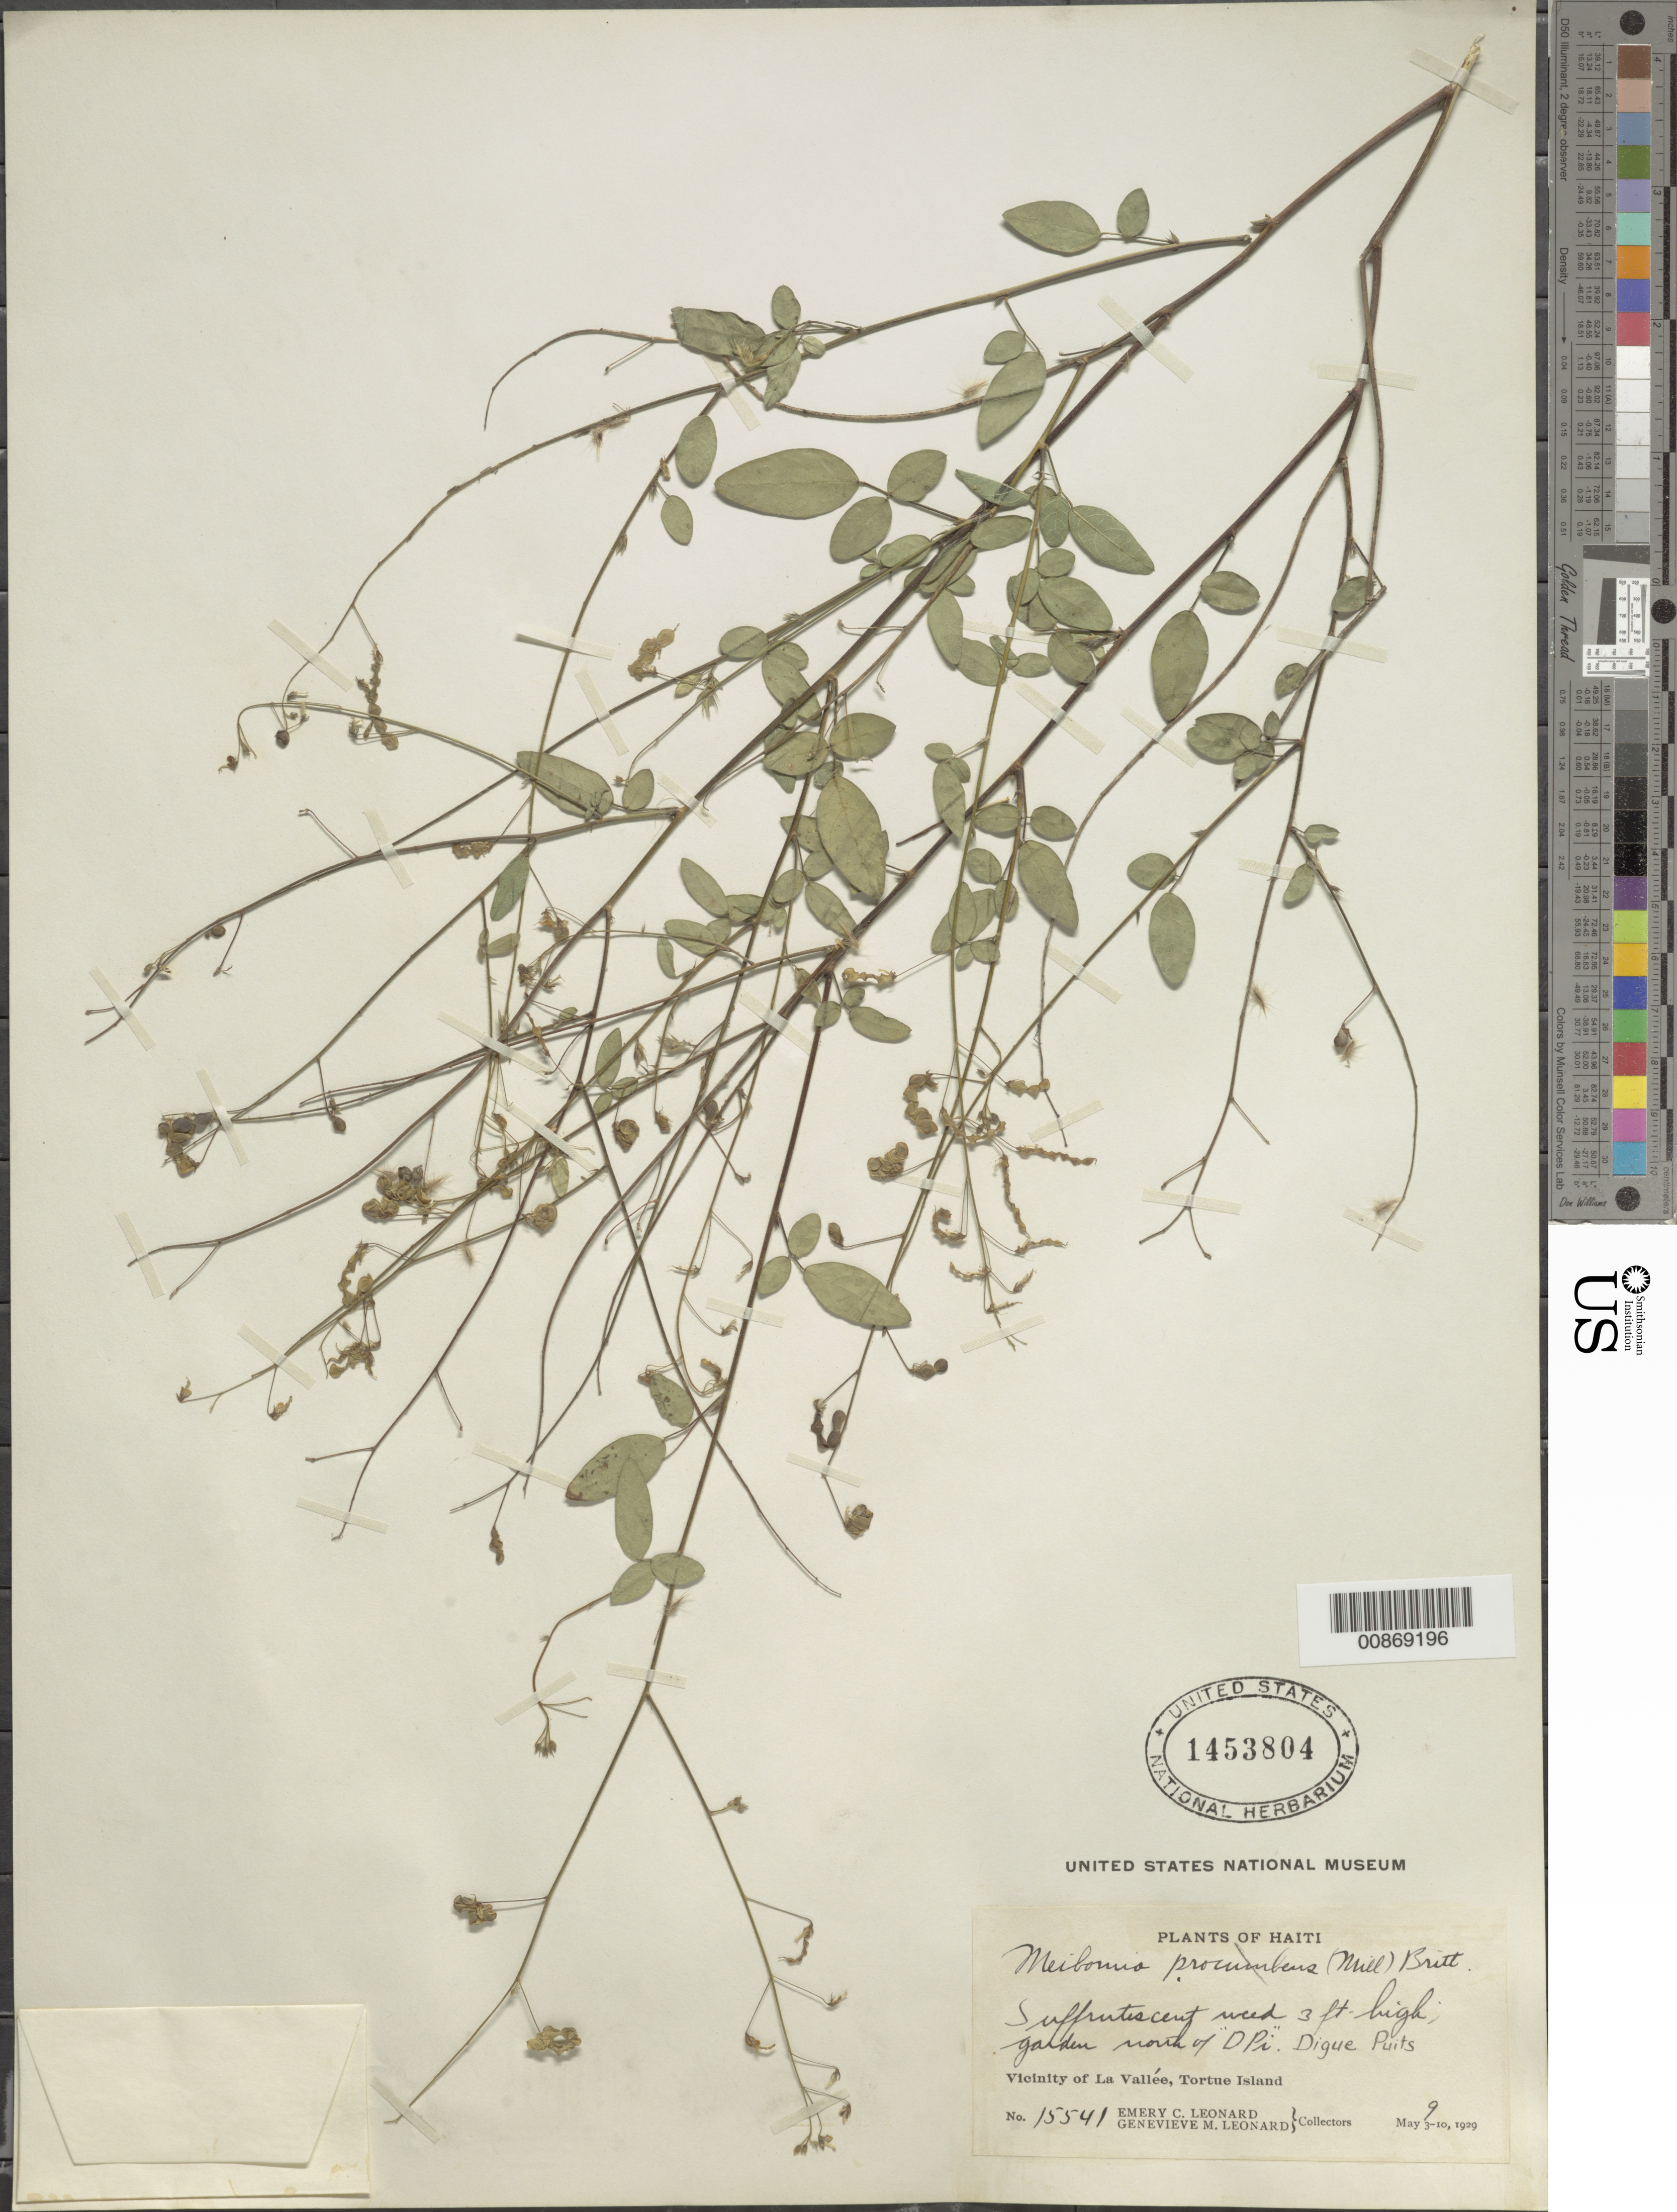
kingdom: Plantae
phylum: Tracheophyta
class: Magnoliopsida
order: Fabales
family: Fabaceae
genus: Desmodium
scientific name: Desmodium procumbens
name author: (Mill.) Hitchc.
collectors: E. C. Leonard & G. M. Leonard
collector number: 15541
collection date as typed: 09 May 1929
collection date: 1929-05-09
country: Haiti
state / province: Nord-Óuest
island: Île de la Tortue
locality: Vicinity of La Vallée, Tortue Island. Garden north of "D Pi". Digue Puits.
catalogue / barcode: US 1453804